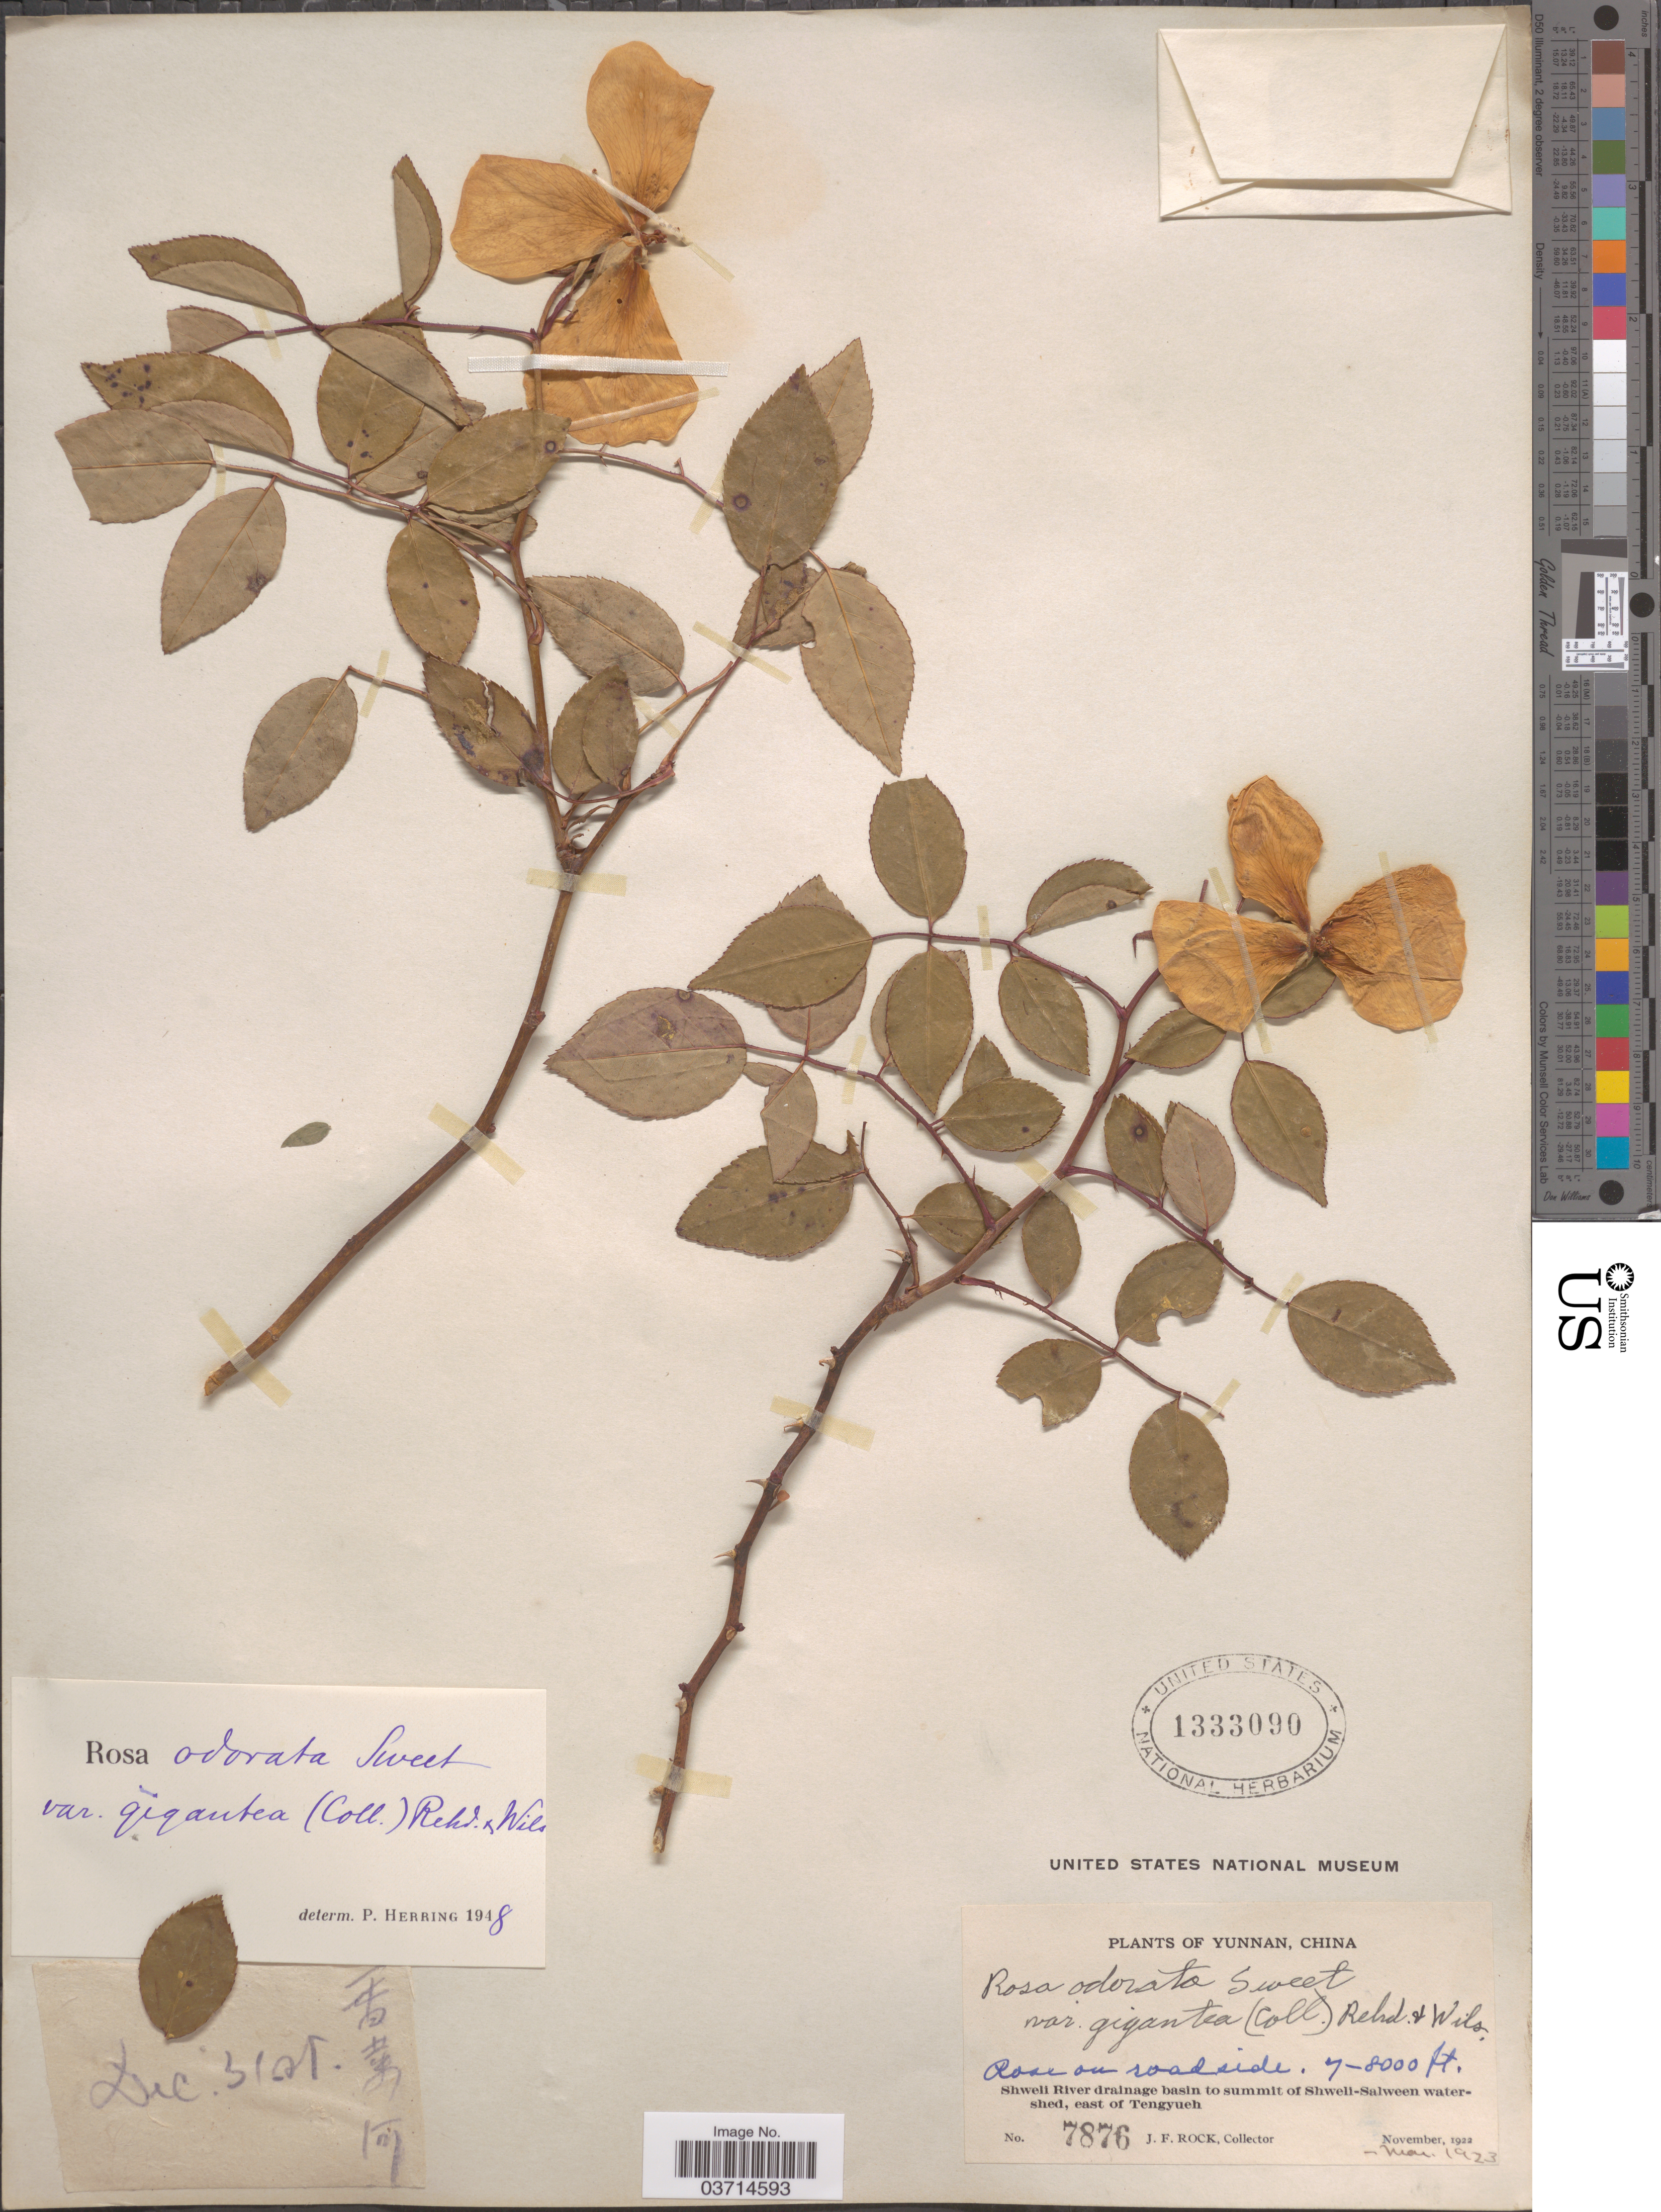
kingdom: Plantae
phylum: Tracheophyta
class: Magnoliopsida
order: Rosales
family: Rosaceae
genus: Rosa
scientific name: Rosa x odorata var. gigantea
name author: (Collett ex Crép.) Rehder & E.H. Wilson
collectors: J. Rock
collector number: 7876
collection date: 1922-11/1923-03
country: China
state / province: Yunnan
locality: Shweli River drainage basin to summit to Shweli-Salween watershed, east of Tengyueh.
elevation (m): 2134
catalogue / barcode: US 1333090